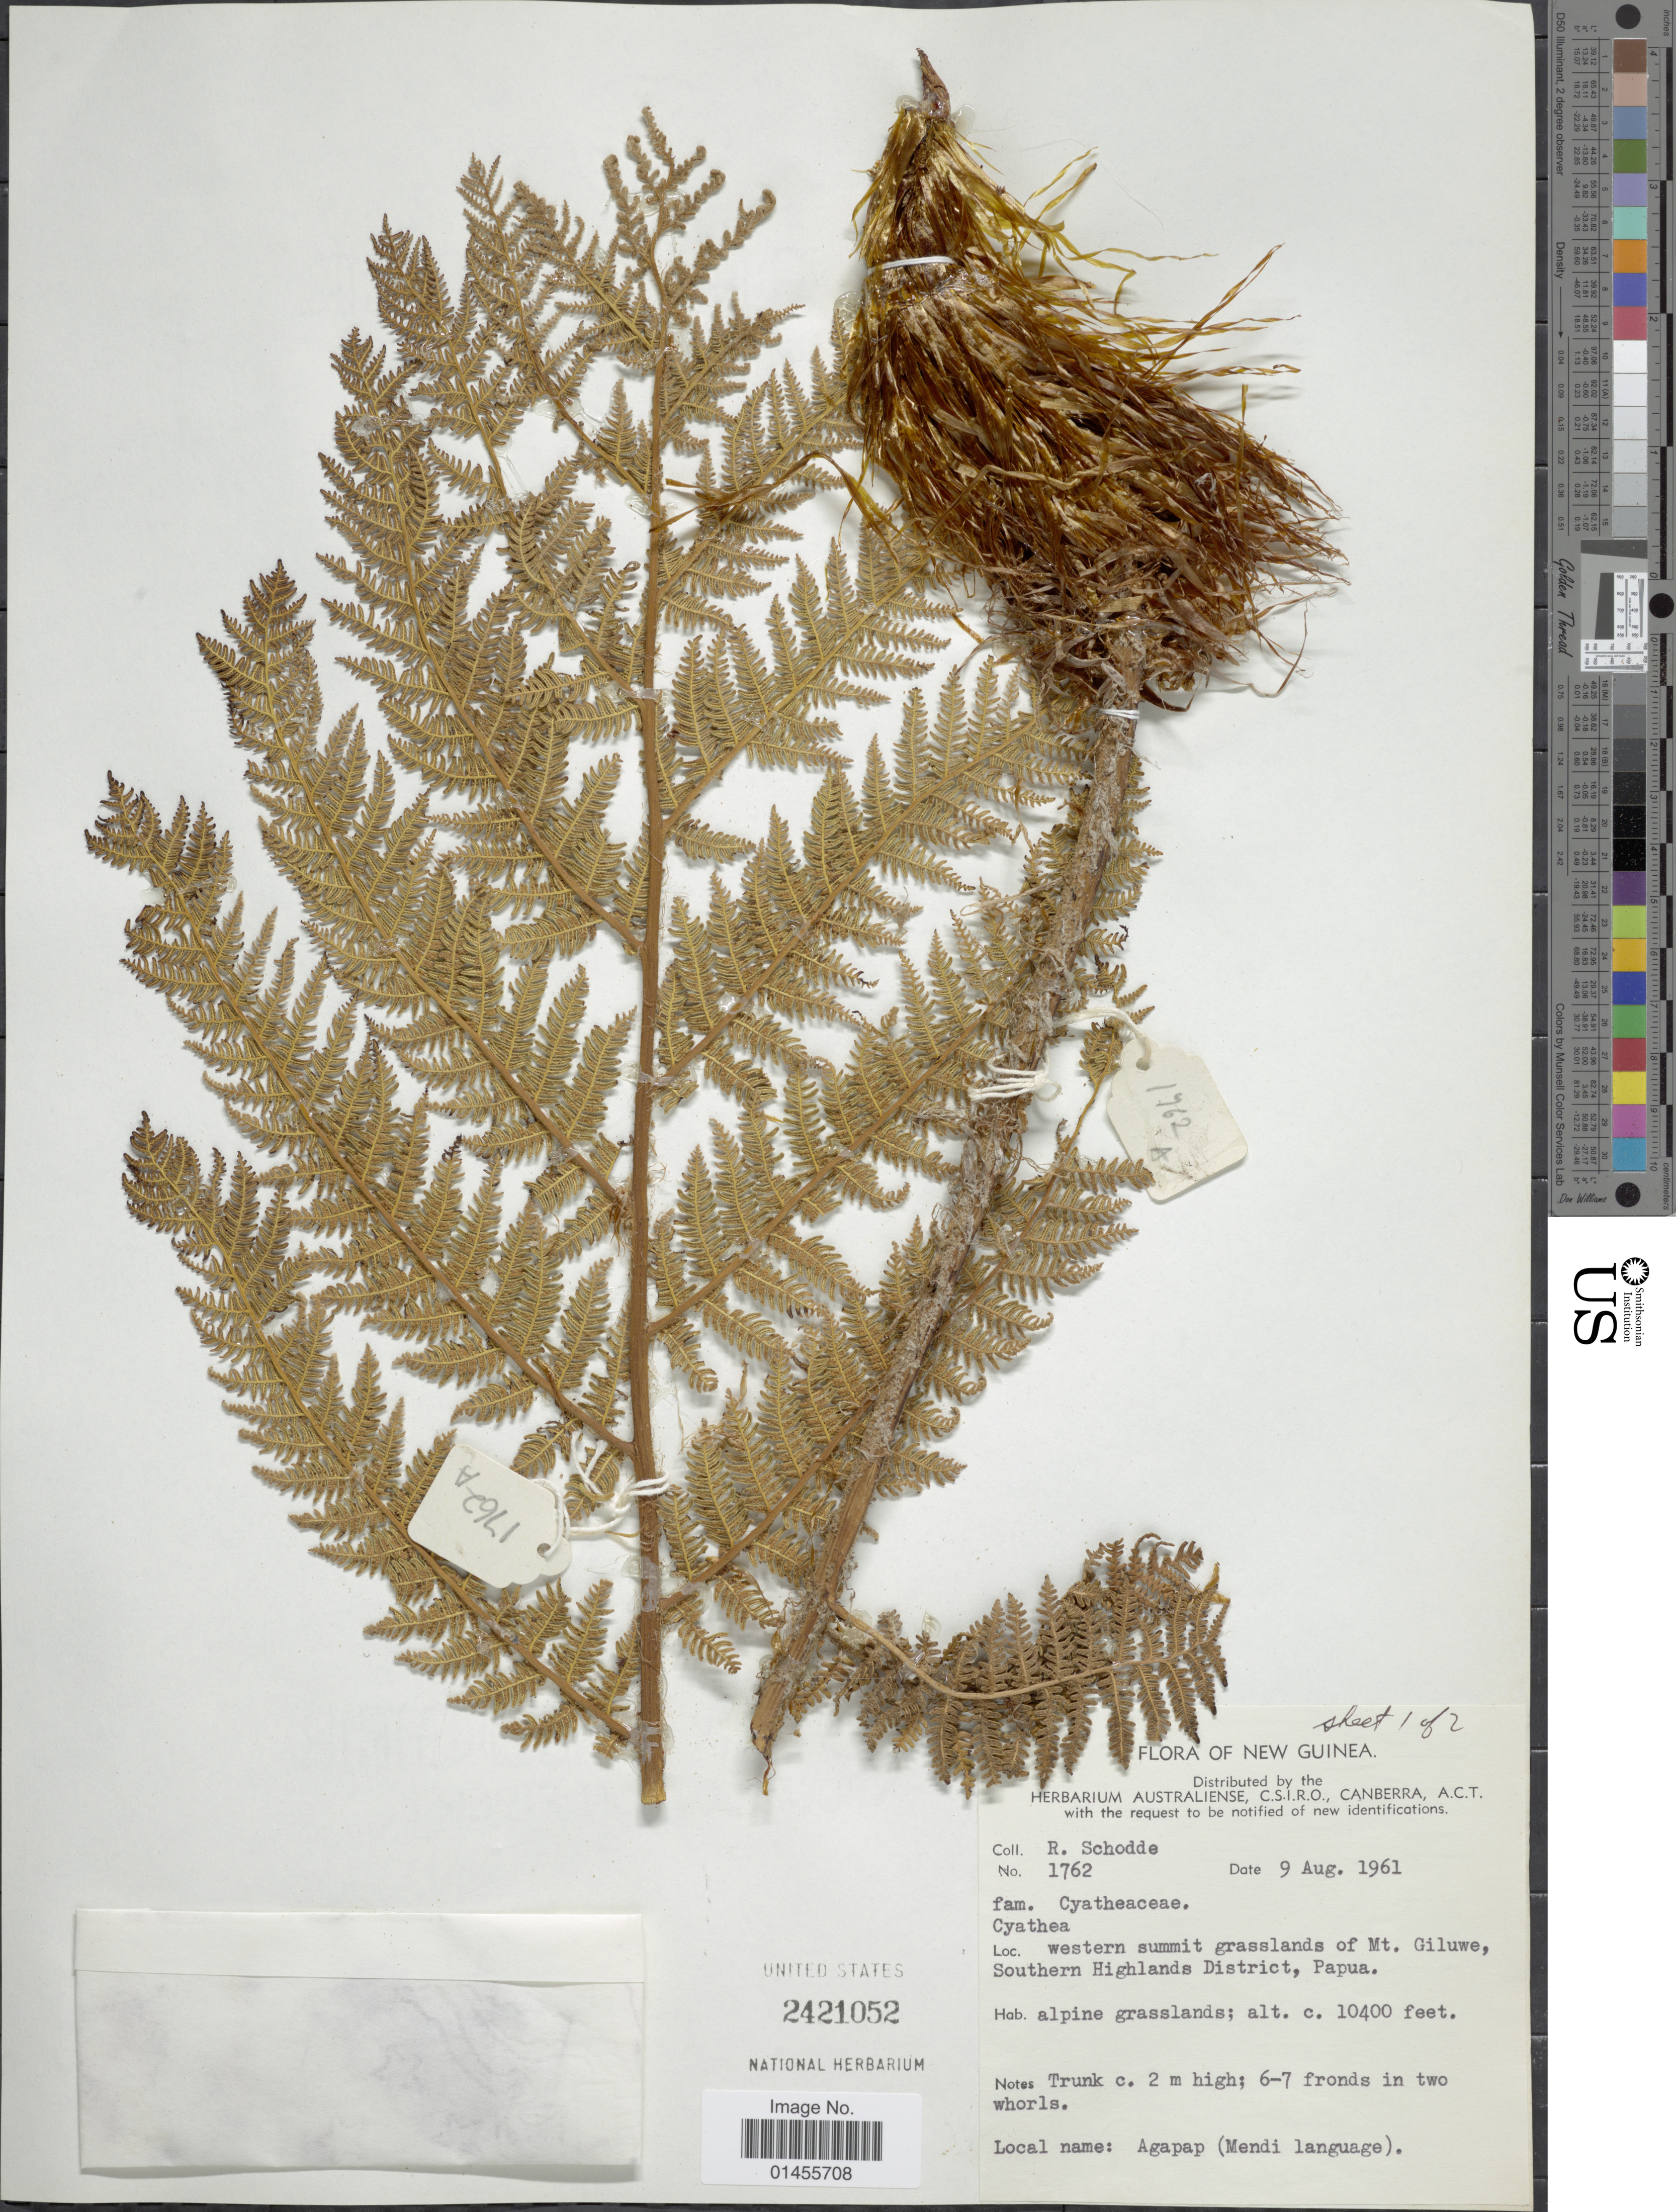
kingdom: Plantae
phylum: Tracheophyta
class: Polypodiopsida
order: Cyatheales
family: Cyatheaceae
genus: Alsophila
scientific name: Alsophila sp.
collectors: R. Schodde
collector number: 1762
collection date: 1961-08-09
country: Papua New Guinea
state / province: Southern Highlands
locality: New Guinea. Western summit grassland of Mt. Giluwe, Southern Highlands Disitrict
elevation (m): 3170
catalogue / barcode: US 2421052